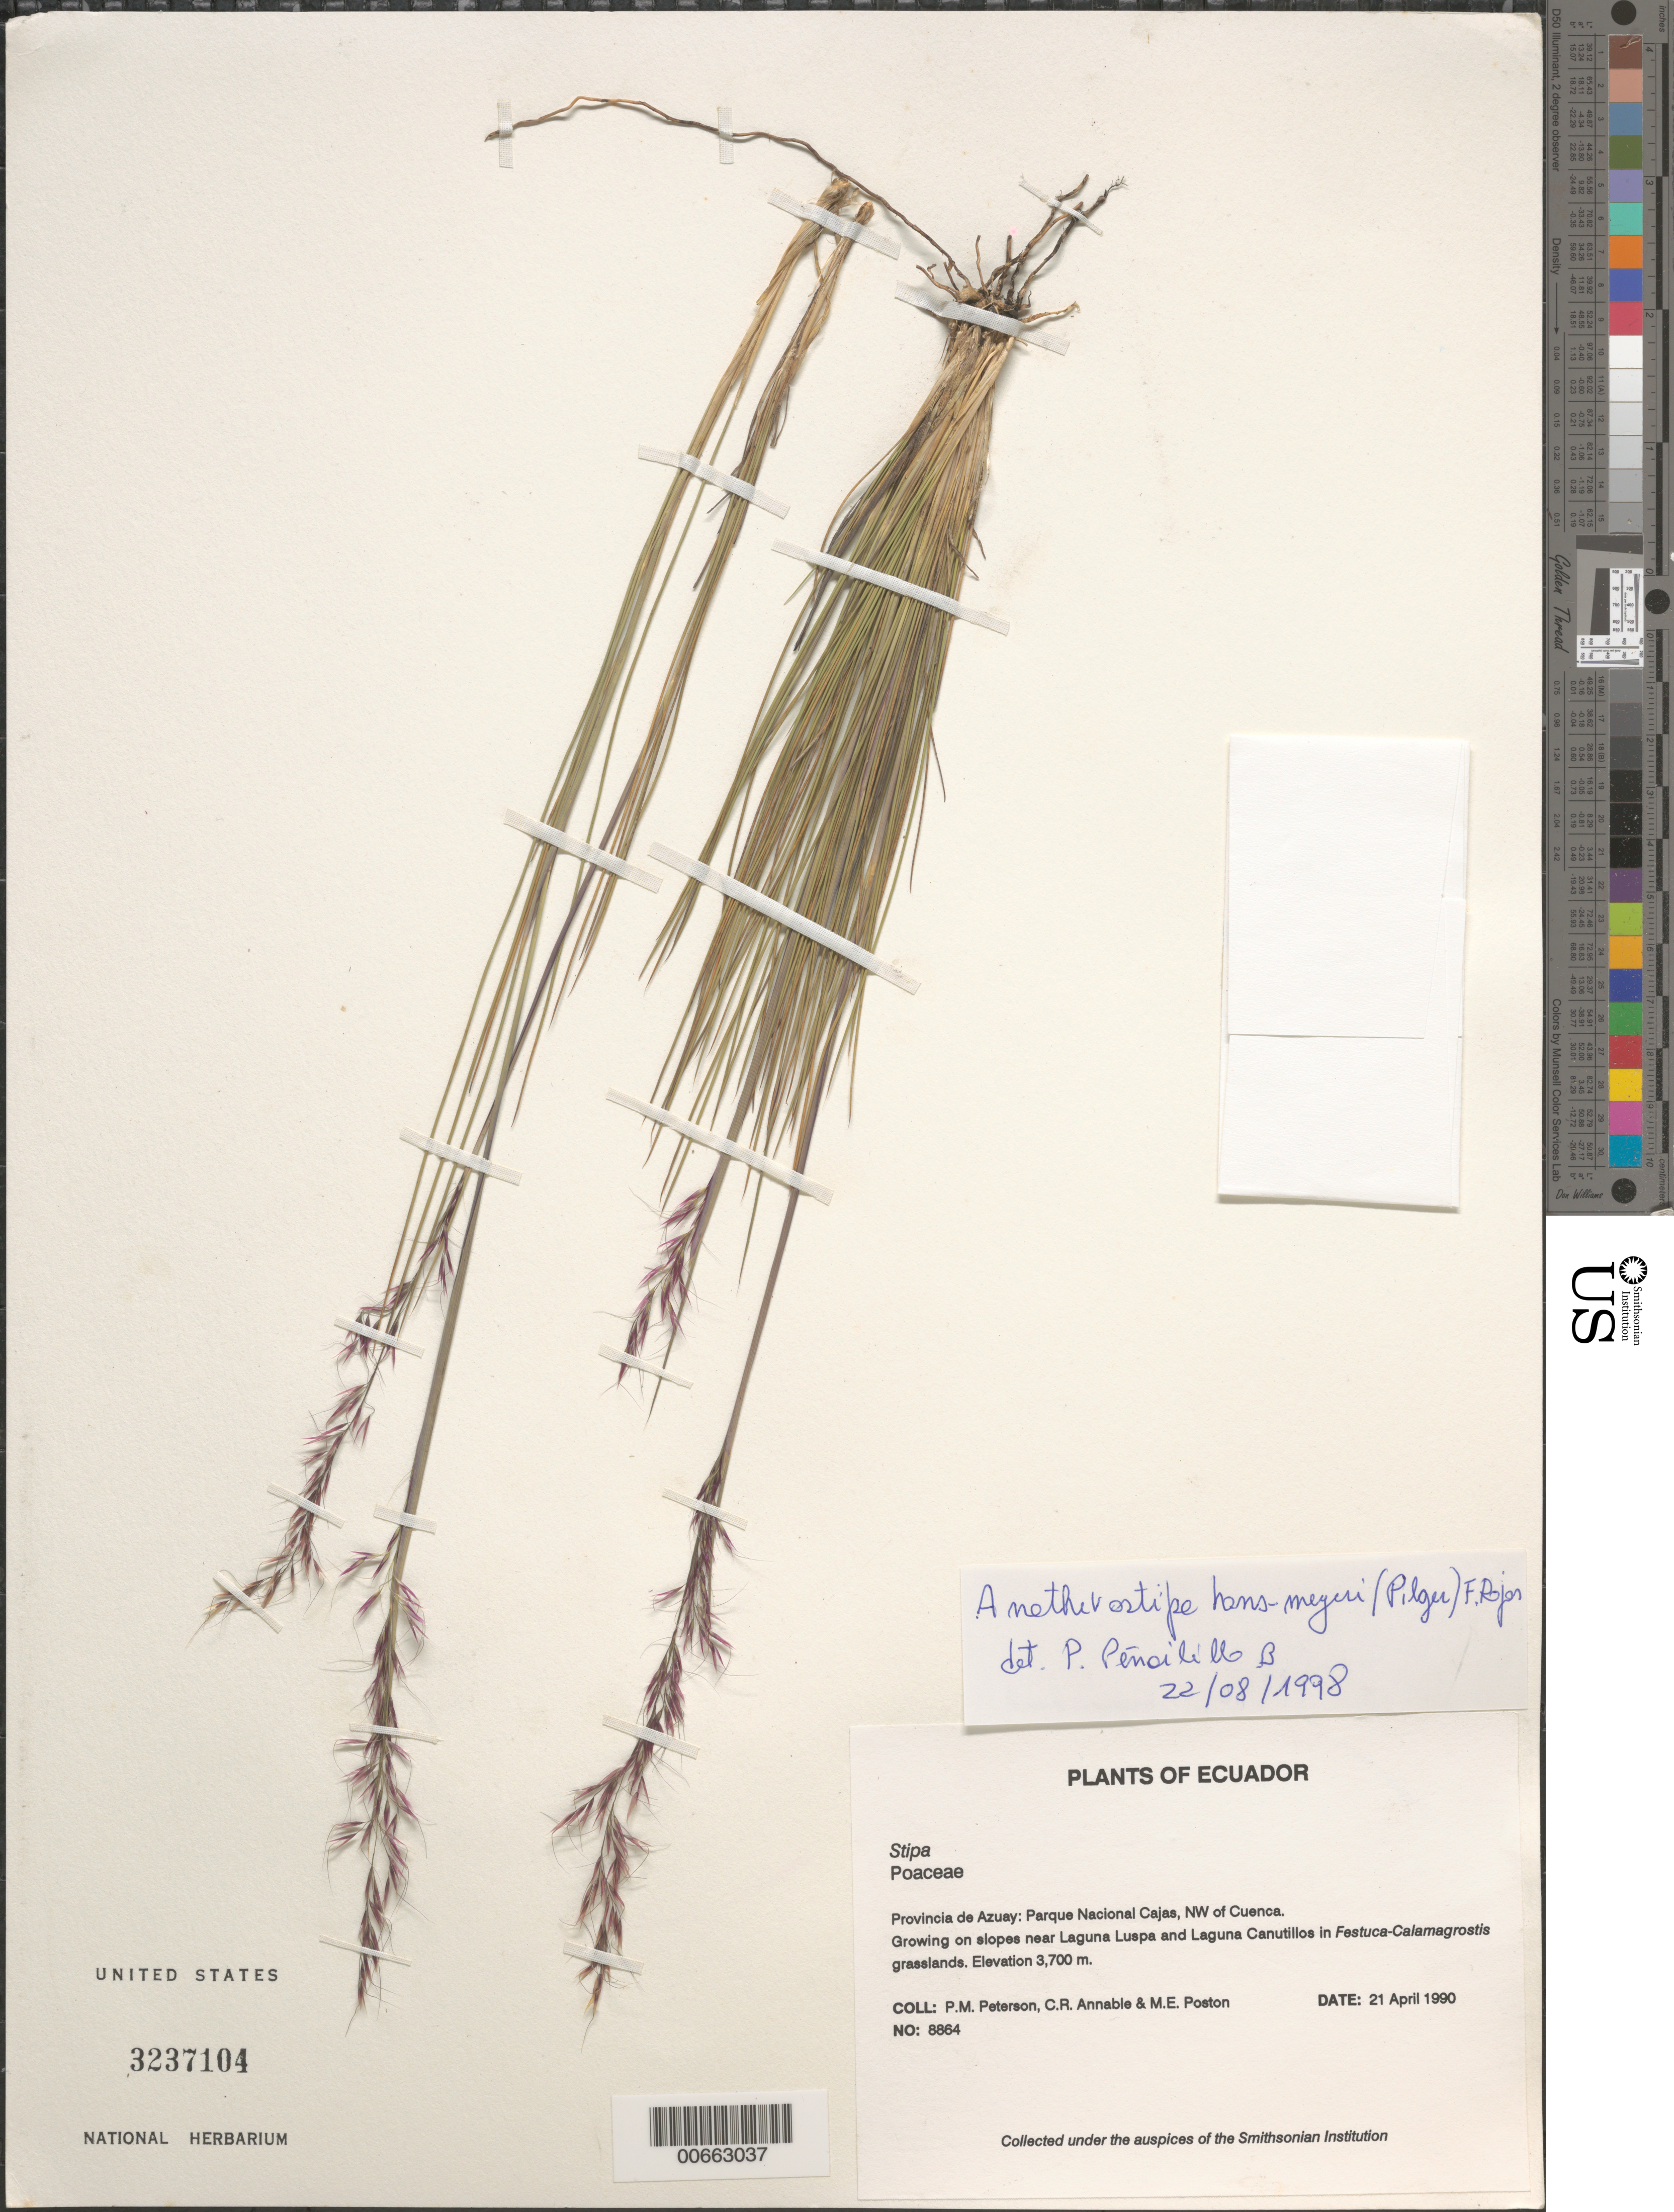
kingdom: Plantae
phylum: Tracheophyta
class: Liliopsida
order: Poales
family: Poaceae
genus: Anatherostipa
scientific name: Anatherostipa hans-meyeri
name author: (Pilg.) Peñailillo B.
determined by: Peñailillo B., P.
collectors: P. M. Peterson, C. R. Annable & M. Poston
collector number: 08864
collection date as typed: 21 Apr 1990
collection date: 1990-04-21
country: Ecuador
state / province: Azuay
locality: Parque Nacional Cajas, NW of Cuenca.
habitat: Growing on slopes near Laguna Luspa and Laguna Canutillos in Festuca-Calamagrostis grasslands.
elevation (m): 3700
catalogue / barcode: US 3237104